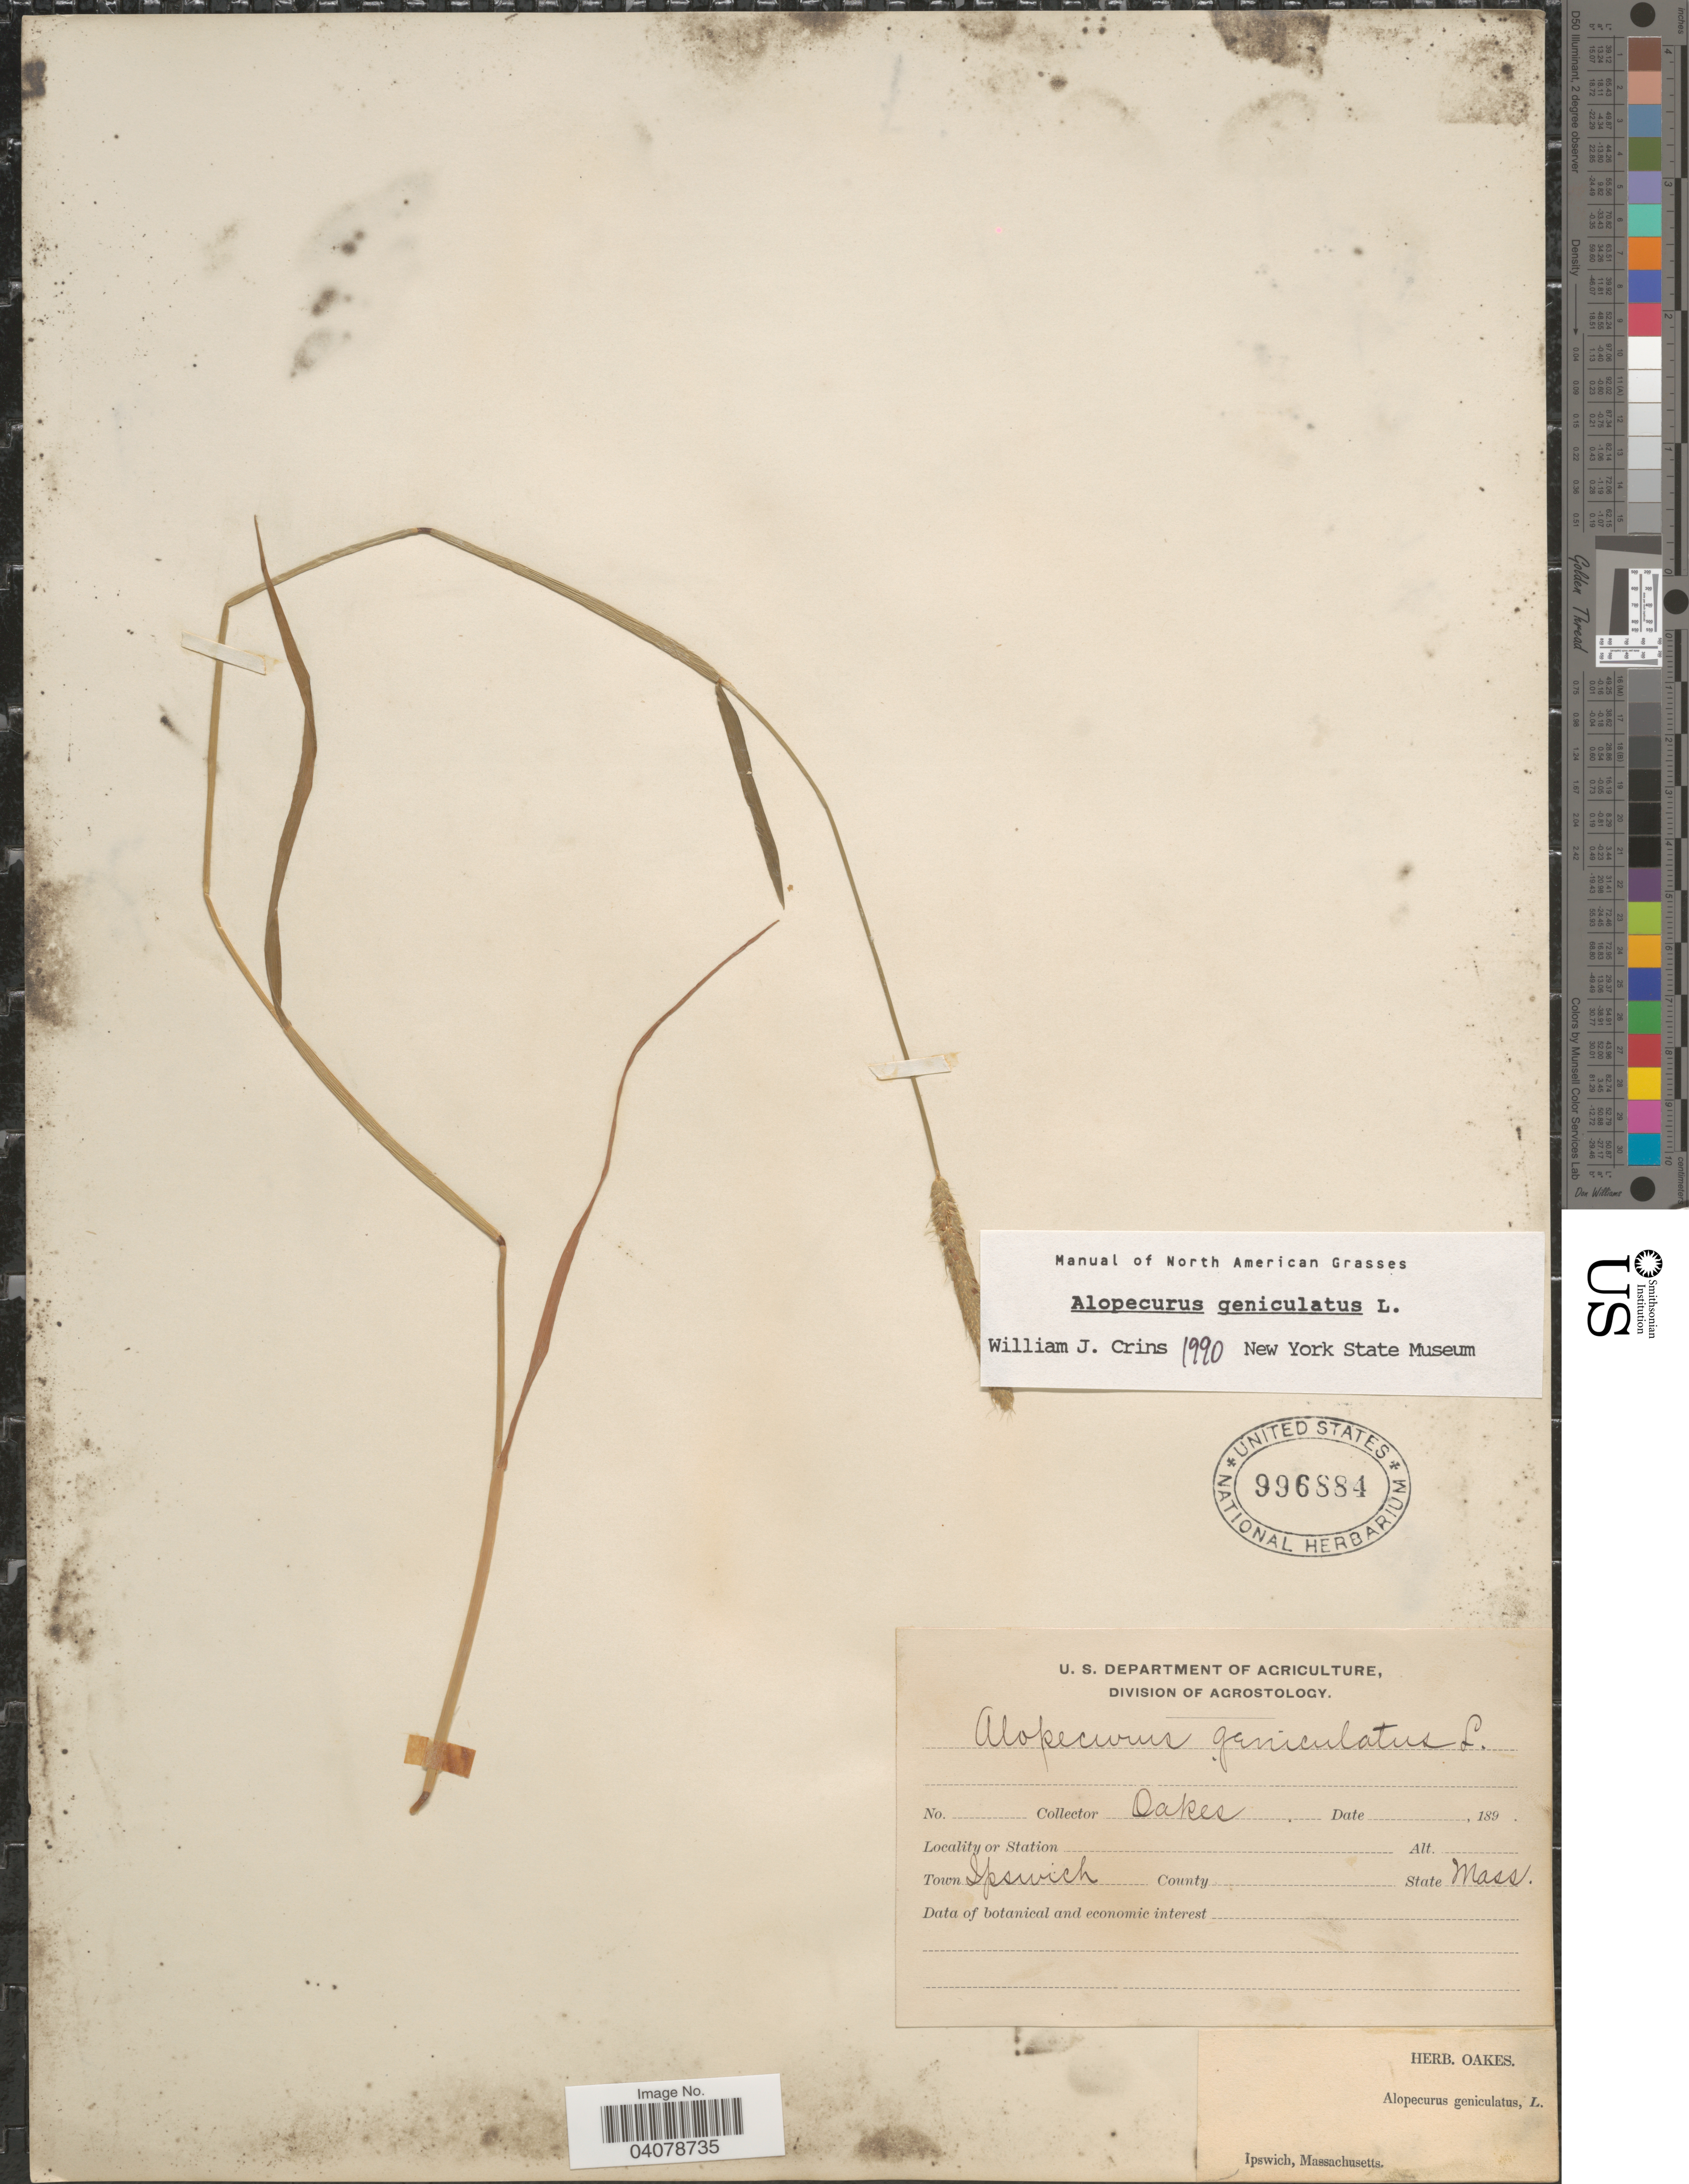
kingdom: Plantae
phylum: Tracheophyta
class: Liliopsida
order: Poales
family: Poaceae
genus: Alopecurus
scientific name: Alopecurus geniculatus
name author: L.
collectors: -. Oakes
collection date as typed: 189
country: United States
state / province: Massachusetts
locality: Town Ipswich.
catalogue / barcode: US 996884